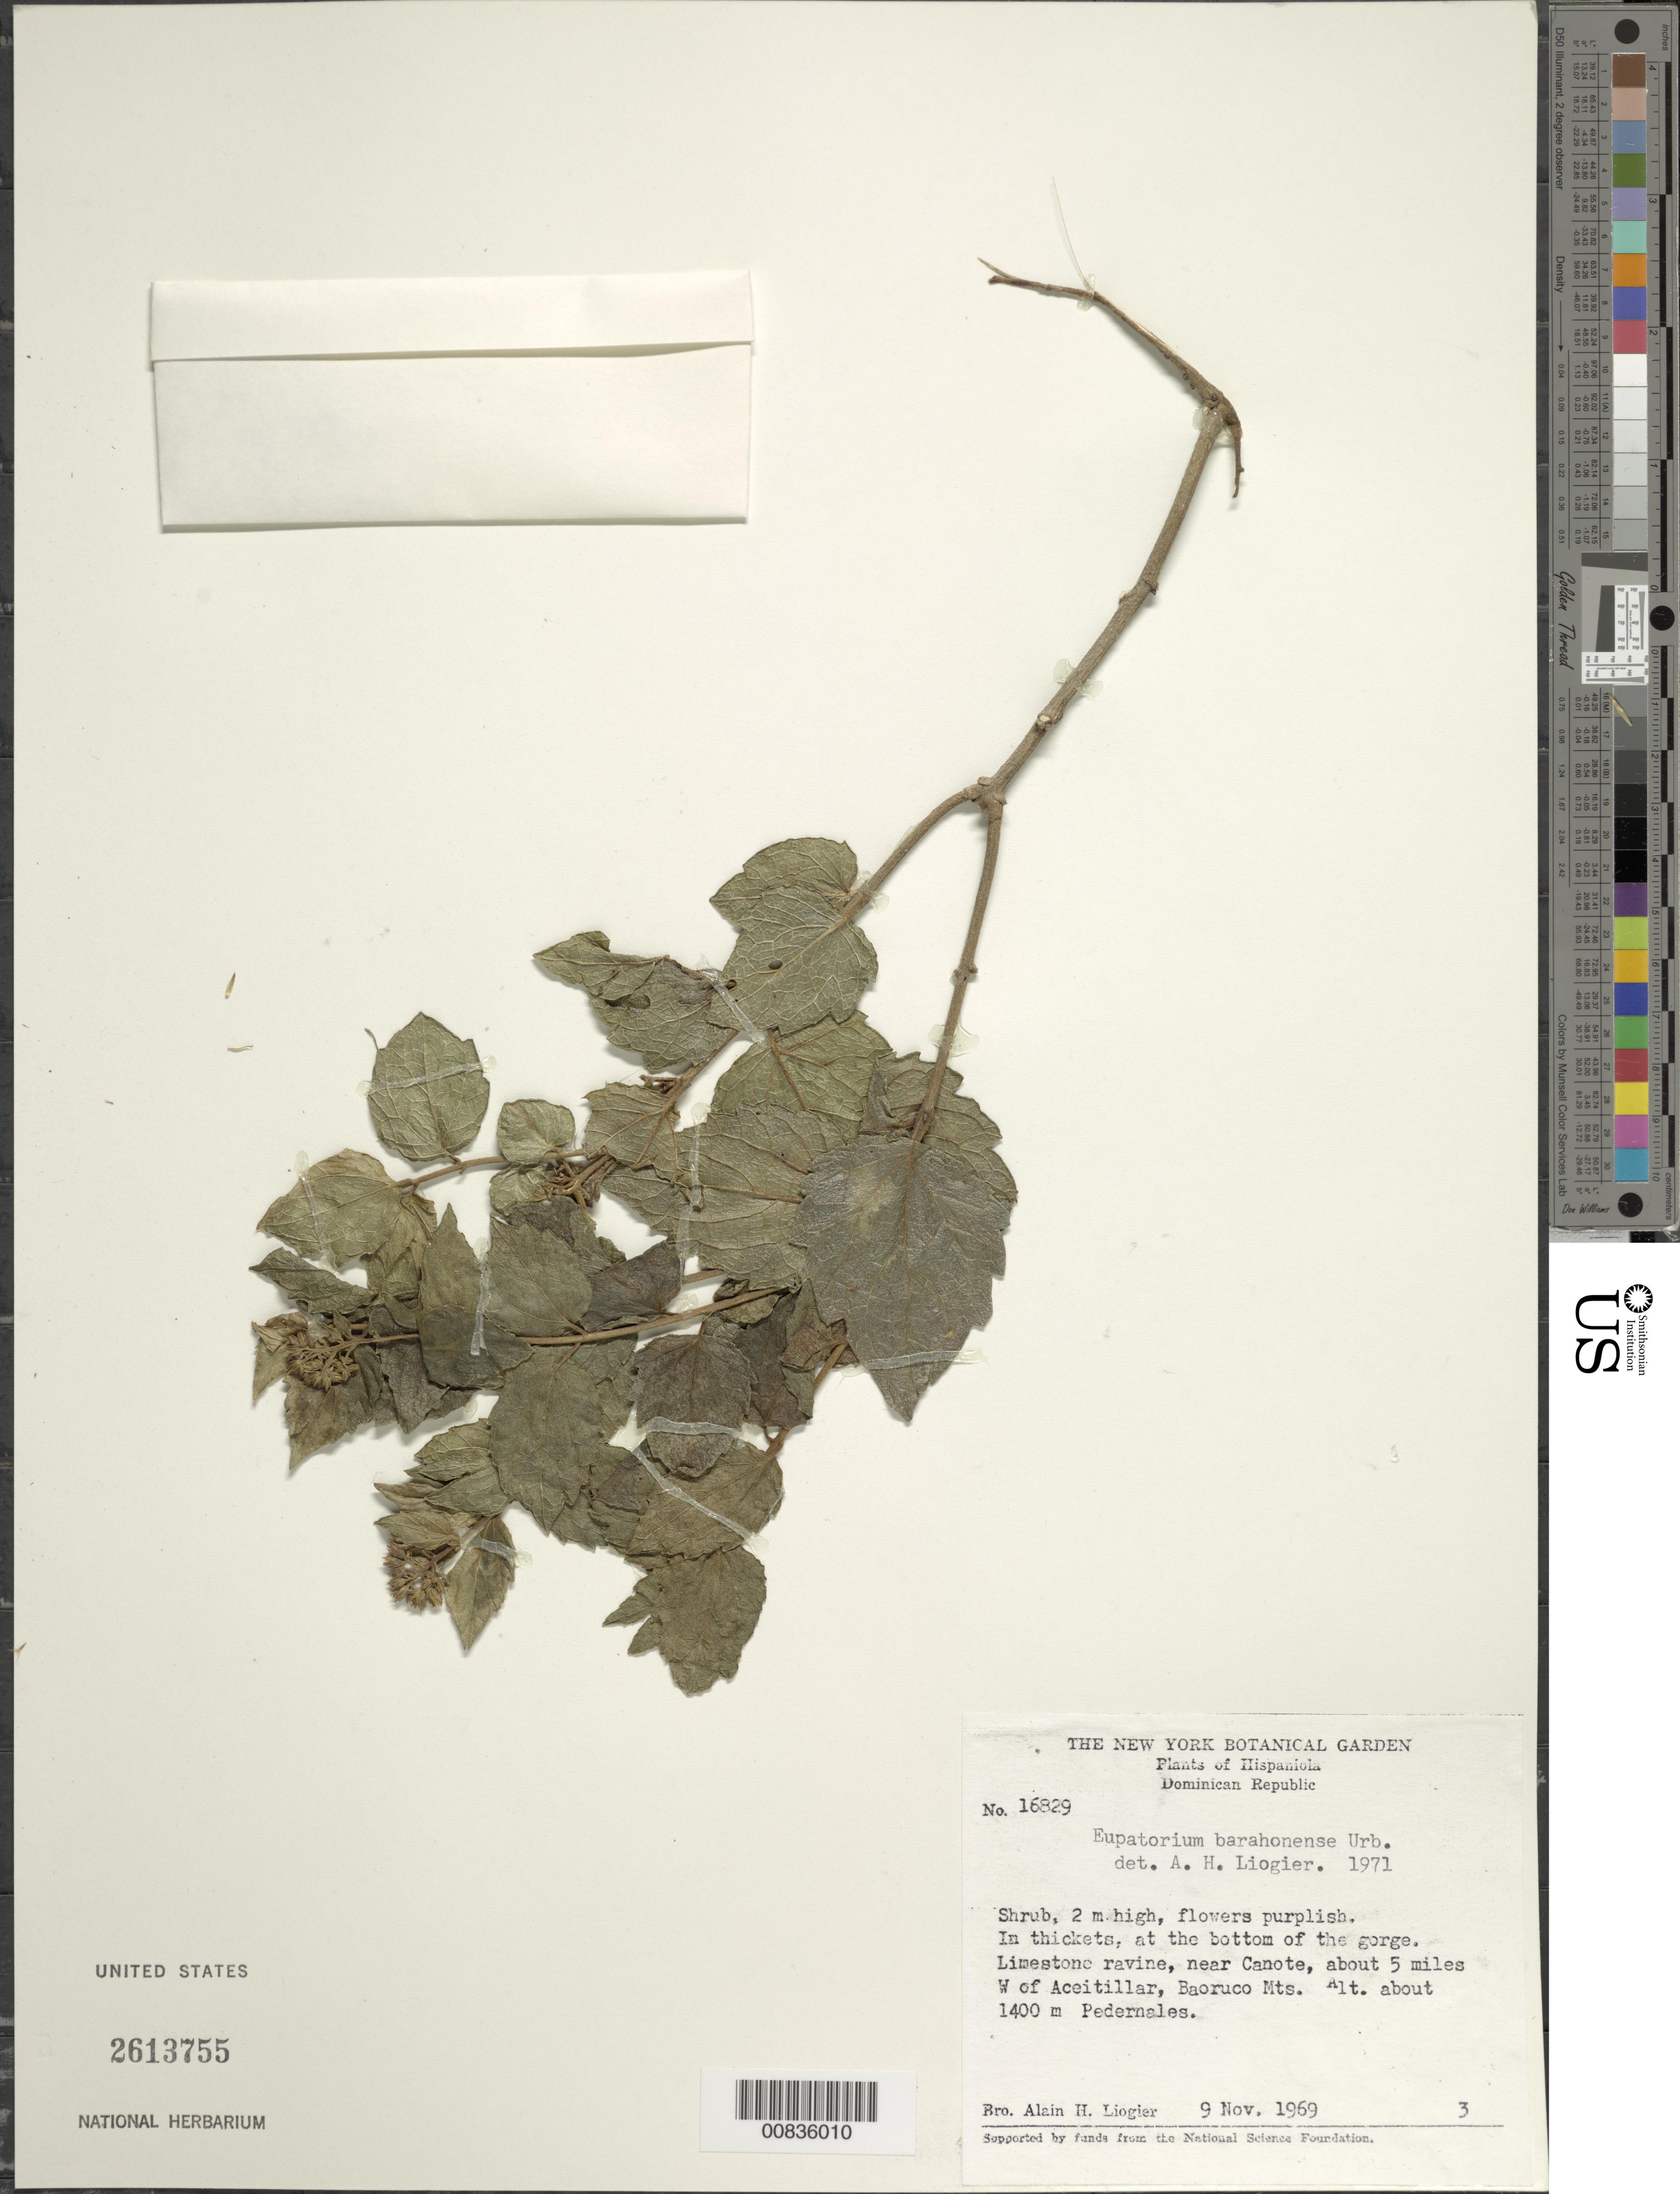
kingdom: Plantae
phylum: Tracheophyta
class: Magnoliopsida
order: Asterales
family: Asteraceae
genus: Koanophyllon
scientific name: Koanophyllon barahonense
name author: (Urb.) R.M. King & H. Rob.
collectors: A. H. Liogier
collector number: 16829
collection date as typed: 09 Nov 1969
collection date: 1969-11-09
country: Dominican Republic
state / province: Pedernales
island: Hispaniola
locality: Near Canote, about 5 miles W of Aceitillar, Baoruco Mts.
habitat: In thickets in a limestone ravine at the bottom of the gorge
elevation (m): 1400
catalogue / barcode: US 2613755